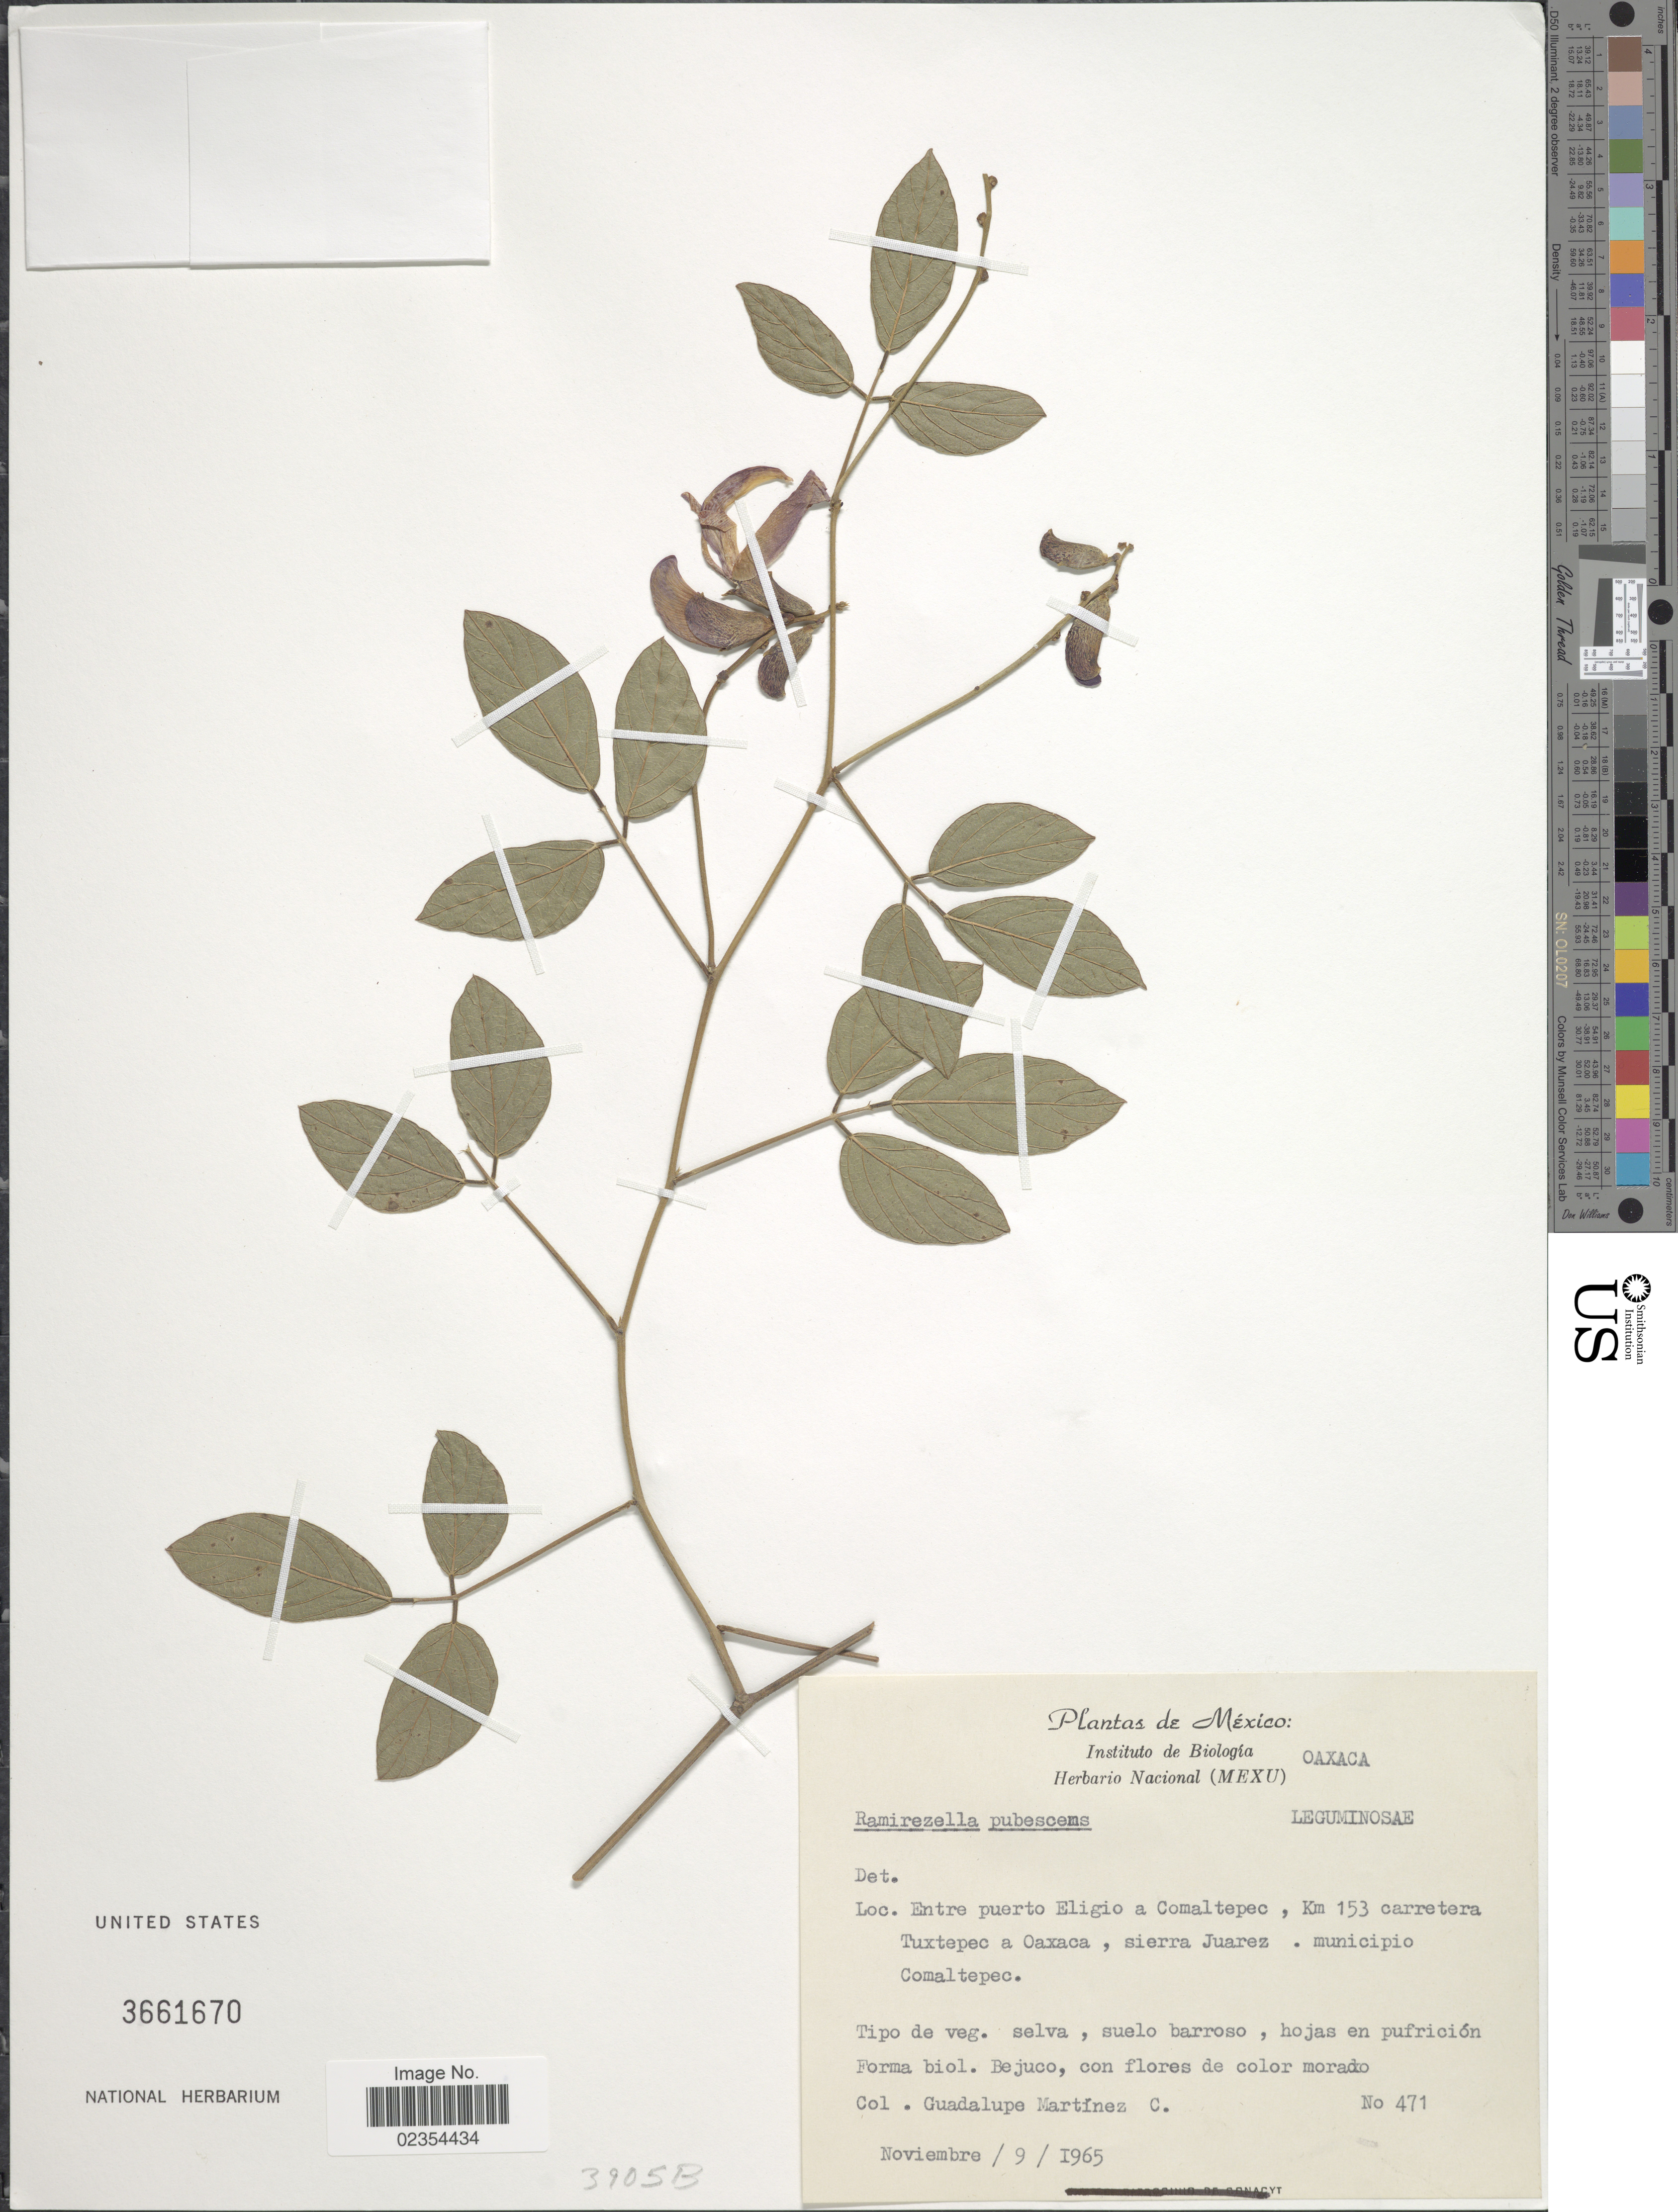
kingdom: Plantae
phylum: Tracheophyta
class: Magnoliopsida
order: Fabales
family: Fabaceae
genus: Ramirezella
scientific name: Ramirezella pubescens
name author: Rose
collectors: G. Martinez C.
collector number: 471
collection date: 1965-11-09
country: Mexico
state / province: Oaxaca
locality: Entre puerte Eligio a Comaltepec, Km 153 carretera Tuxtepec a Oaxaca, sierra Juarez, municipio Comaltepec.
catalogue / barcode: US 3661670